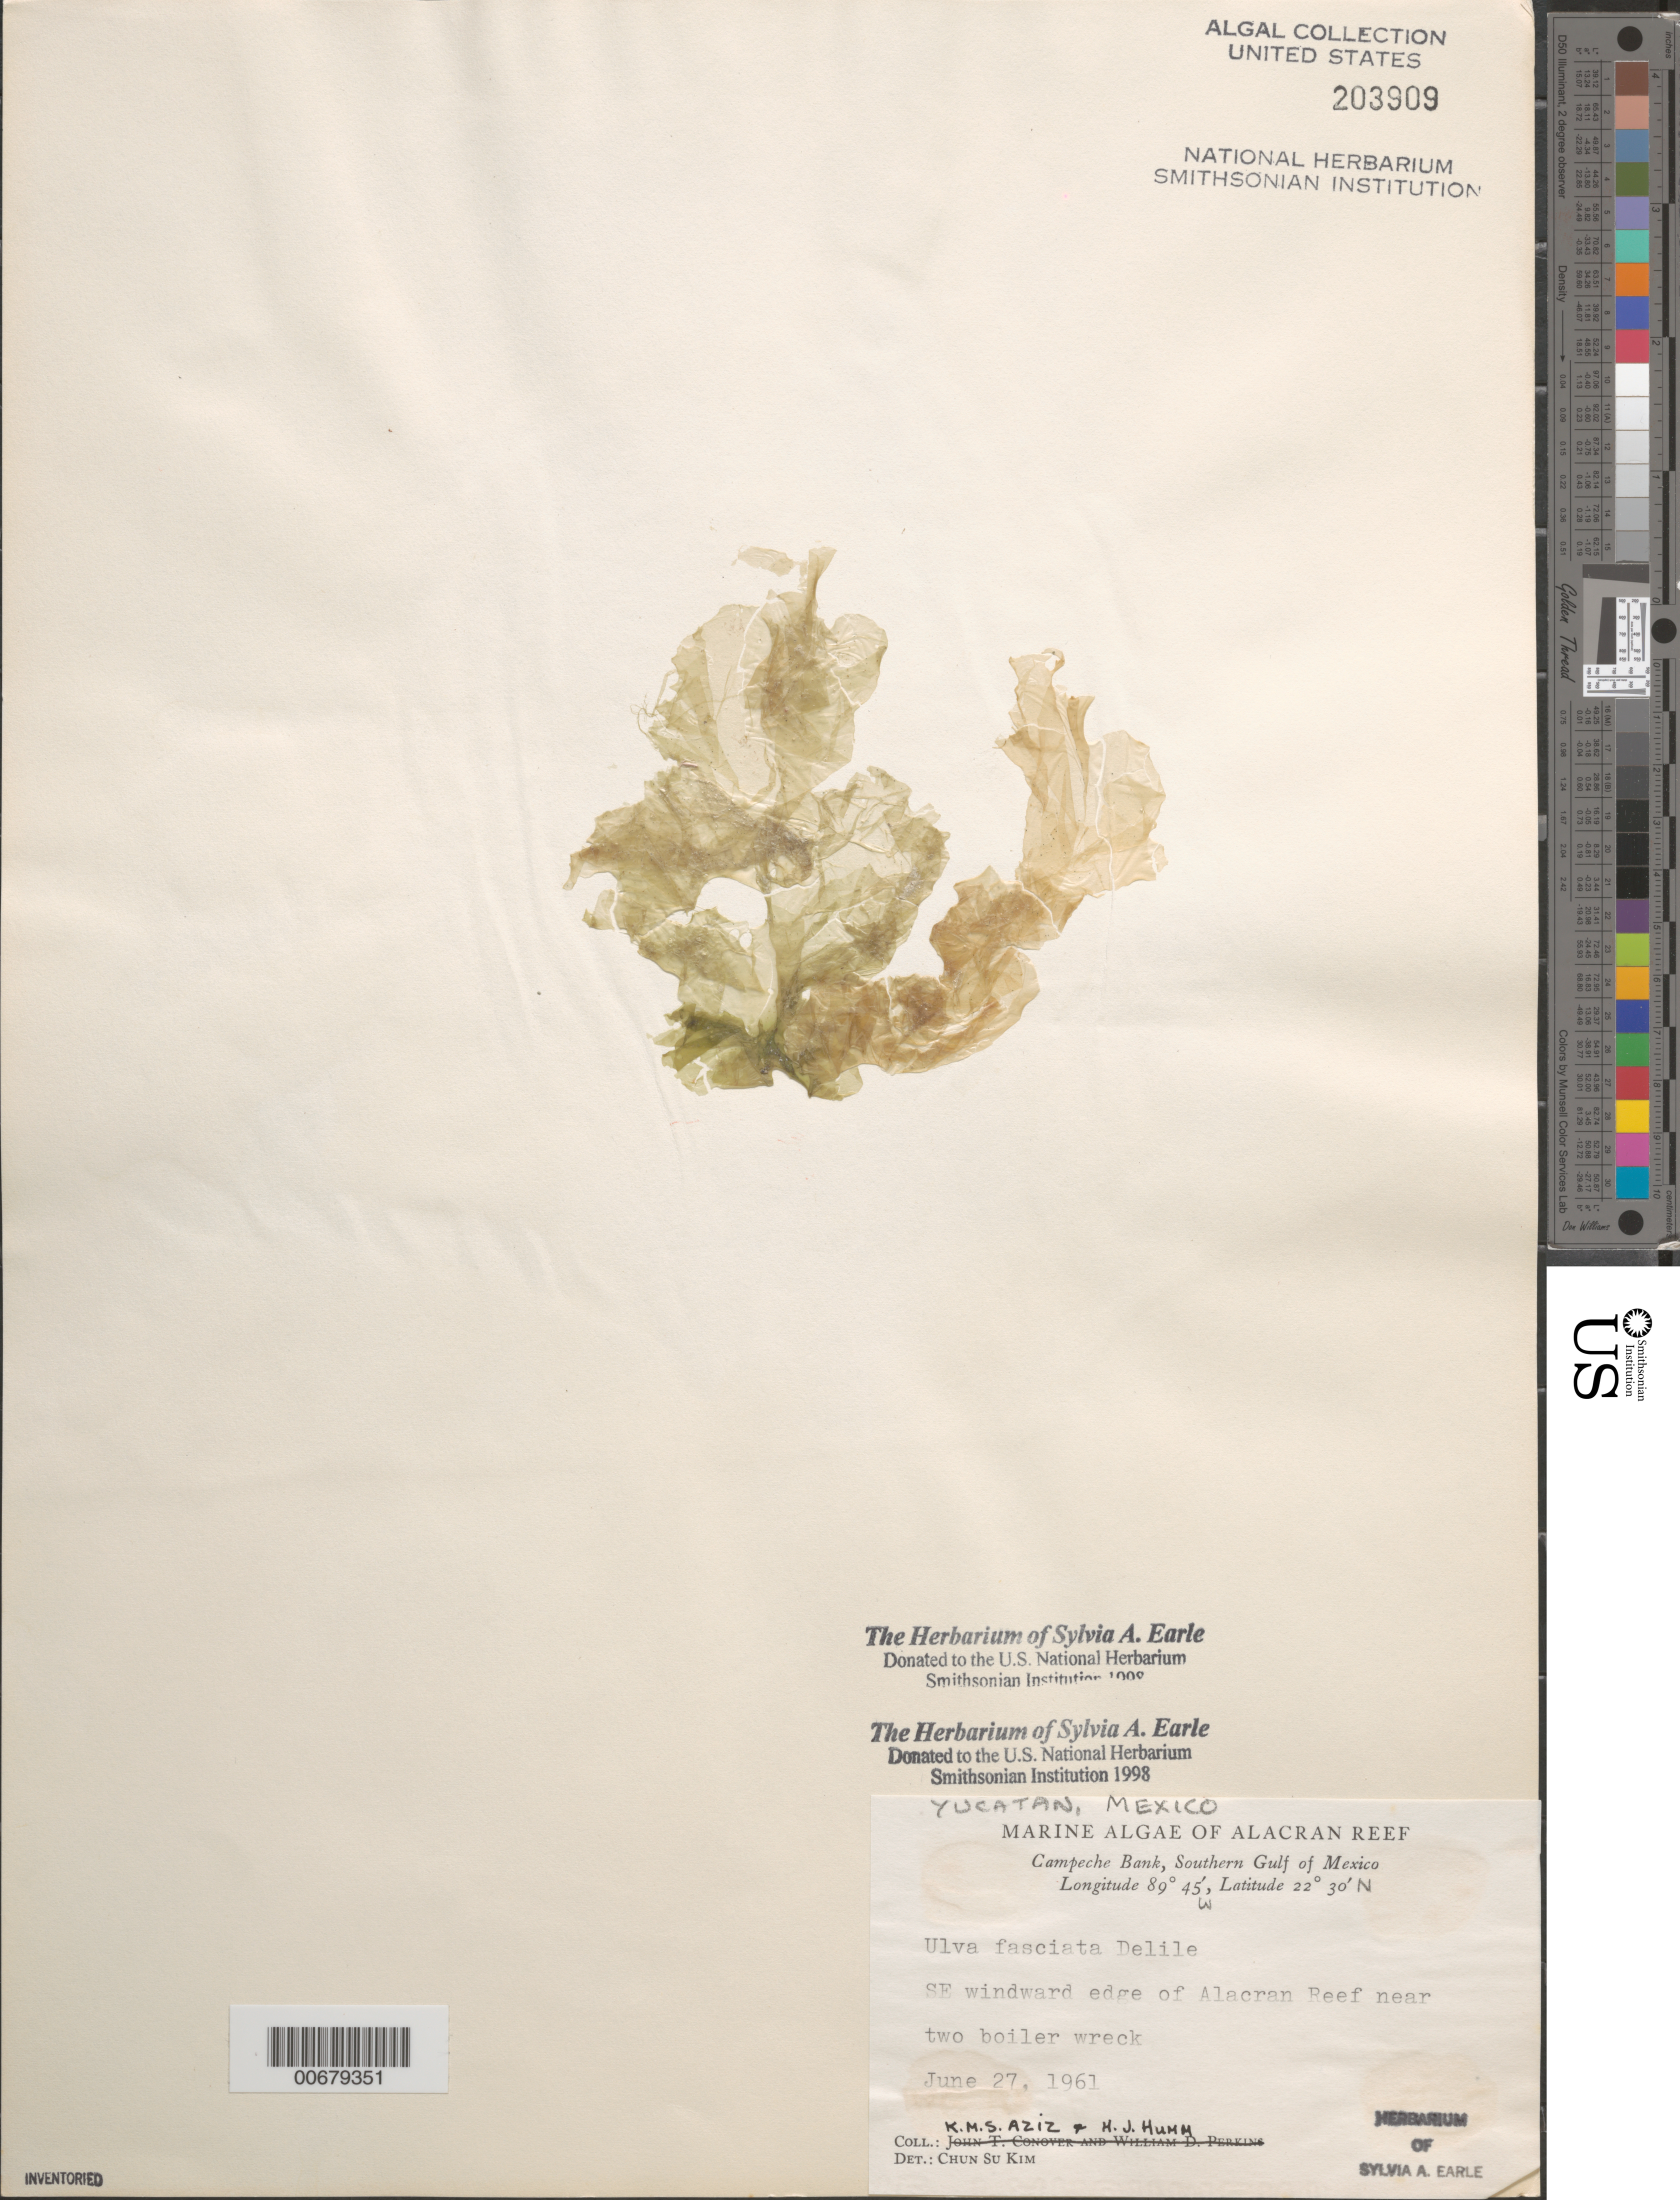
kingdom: Plantae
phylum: Chlorophyta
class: Ulvophyceae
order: Ulvales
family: Ulvaceae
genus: Ulva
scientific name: Ulva lactuca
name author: L.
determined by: Algae name updating Project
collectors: K. M. Aziz & H. J. Humm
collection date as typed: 27 Jun 1961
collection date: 1961-06-27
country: Mexico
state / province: Yucatan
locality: Alacran Reef near two boiler wreck, Campeche Bank, southern Gulf of Mexico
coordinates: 22 30' N, 89 45' W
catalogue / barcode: US 203909